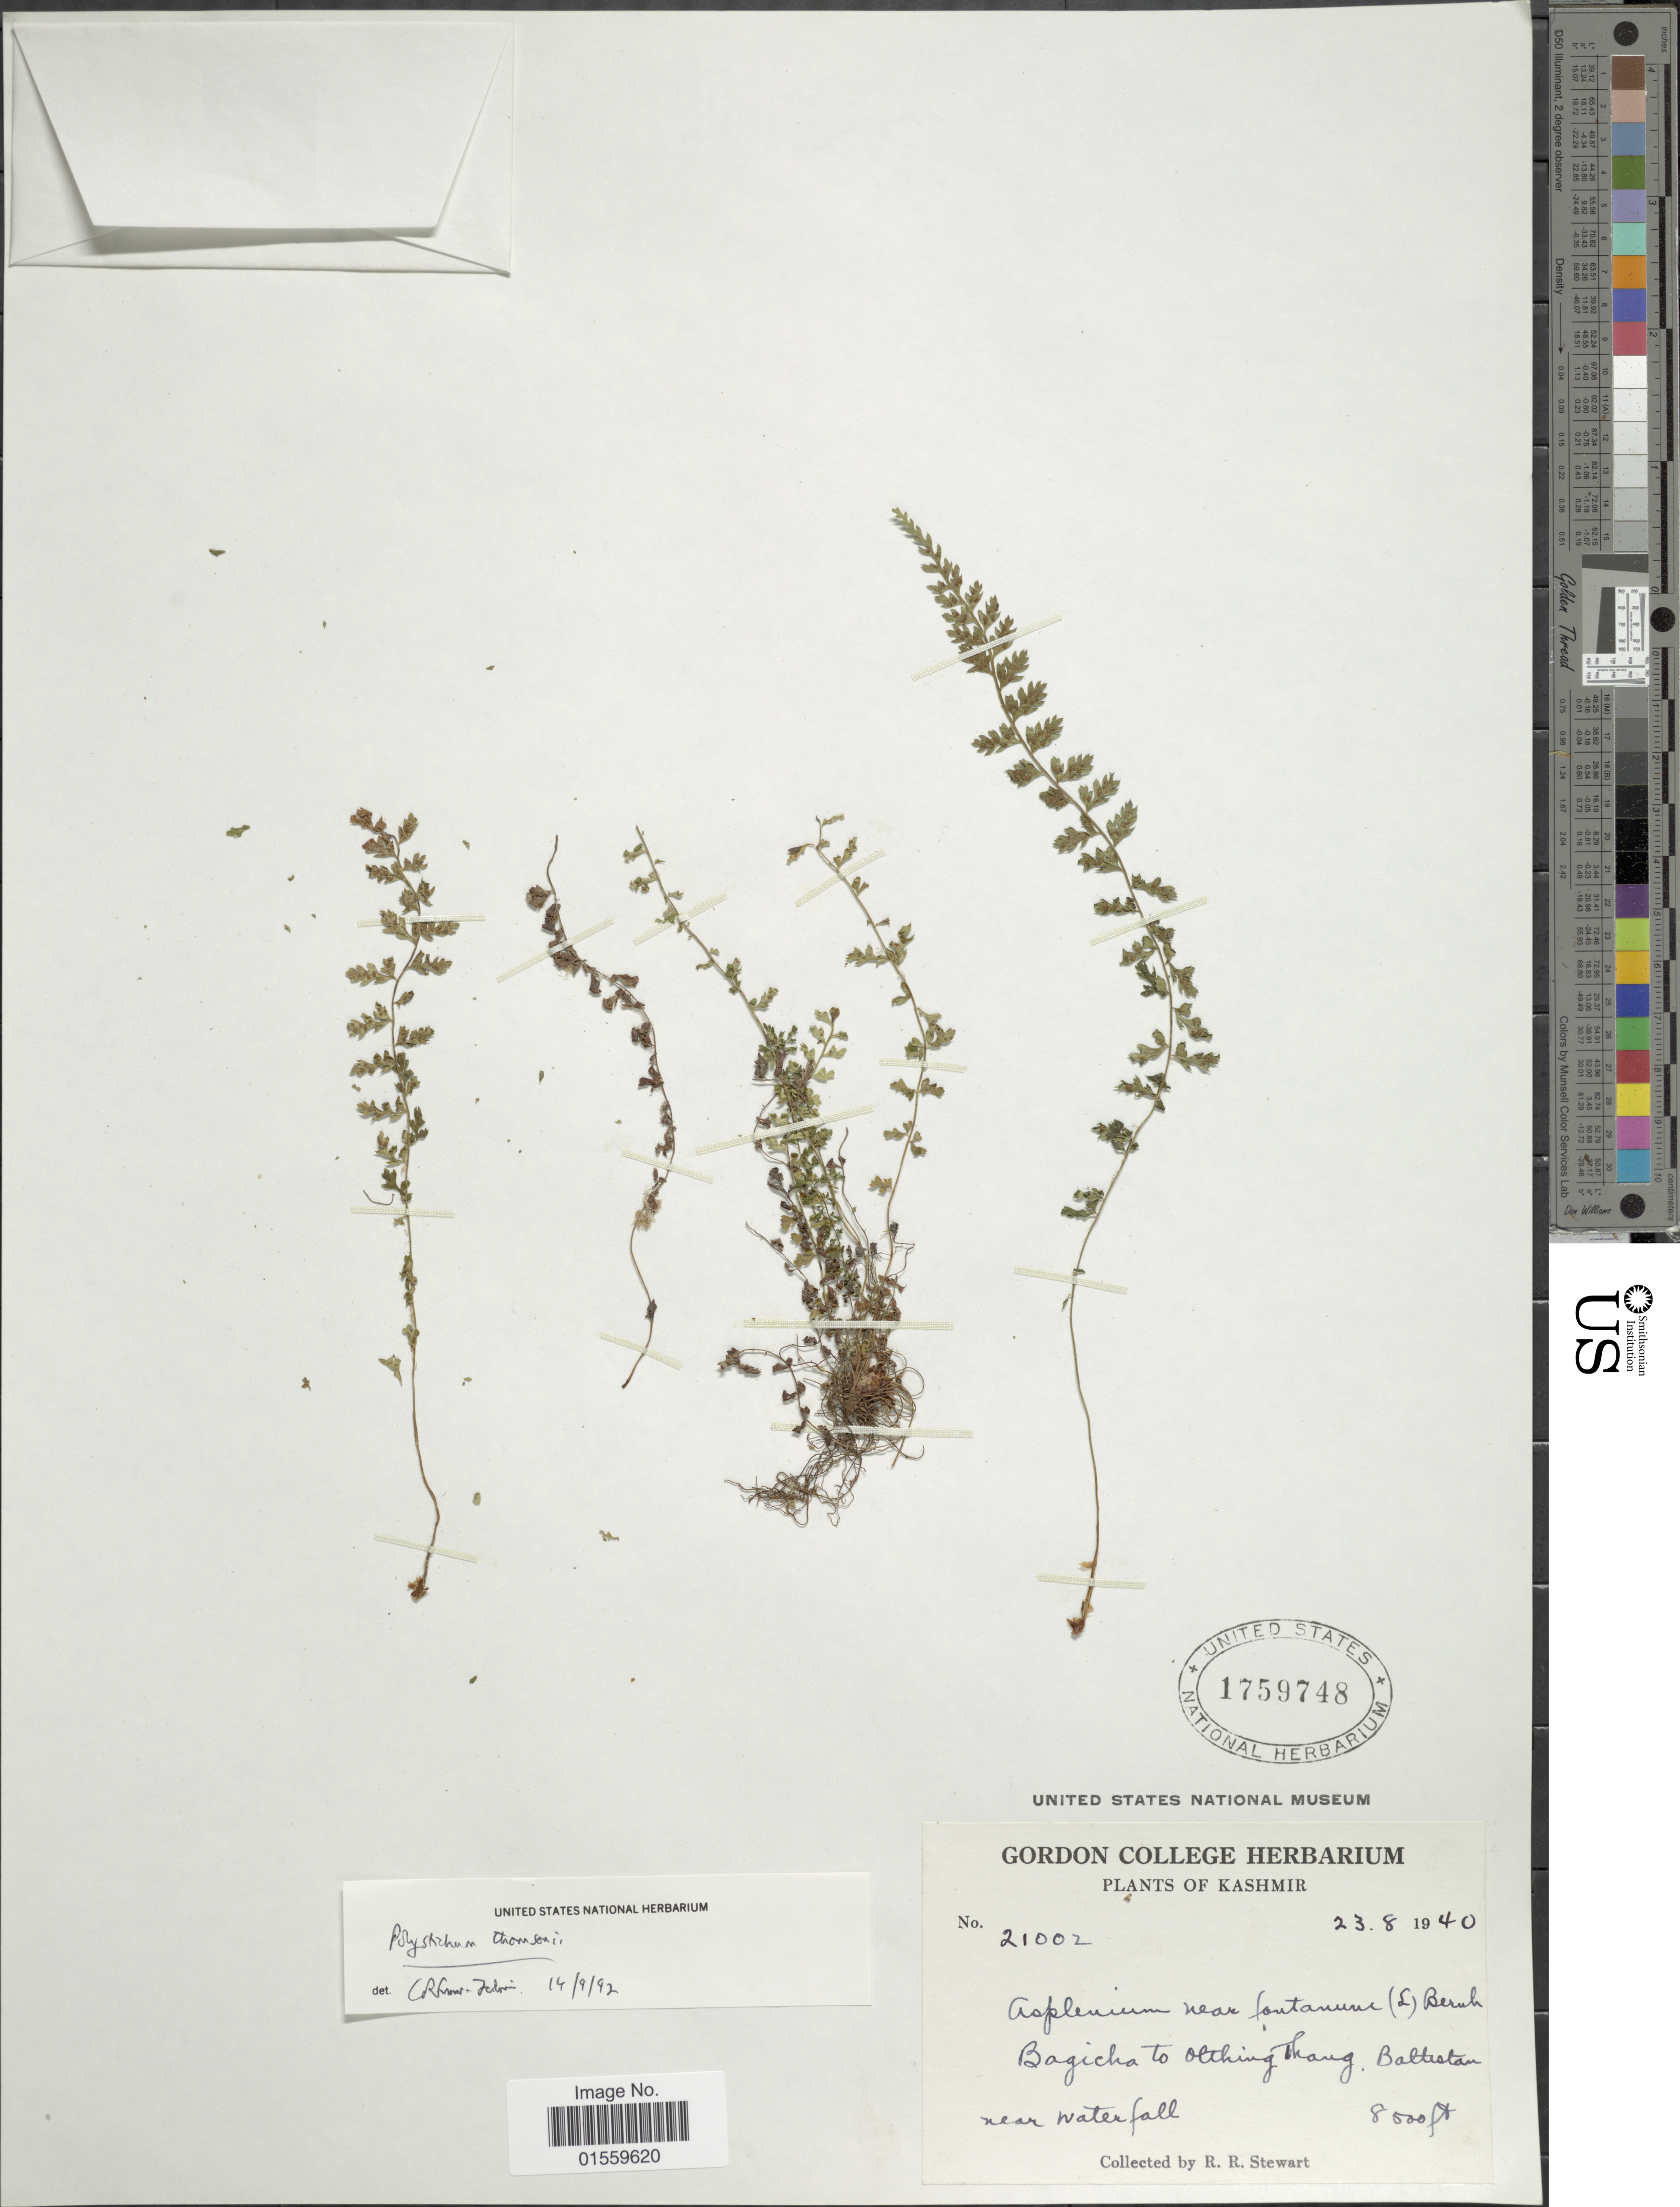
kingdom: Plantae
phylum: Tracheophyta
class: Polypodiopsida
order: Polypodiales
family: Dryopteridaceae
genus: Polystichum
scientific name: Polystichum thomsonii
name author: (Hook. f.) Bedd.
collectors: R. R. Stewart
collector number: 21002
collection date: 1940-08-23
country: India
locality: Kashmir, Bagicha To Olthing Thang, Baltestan.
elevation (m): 2591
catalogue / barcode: US 1759748